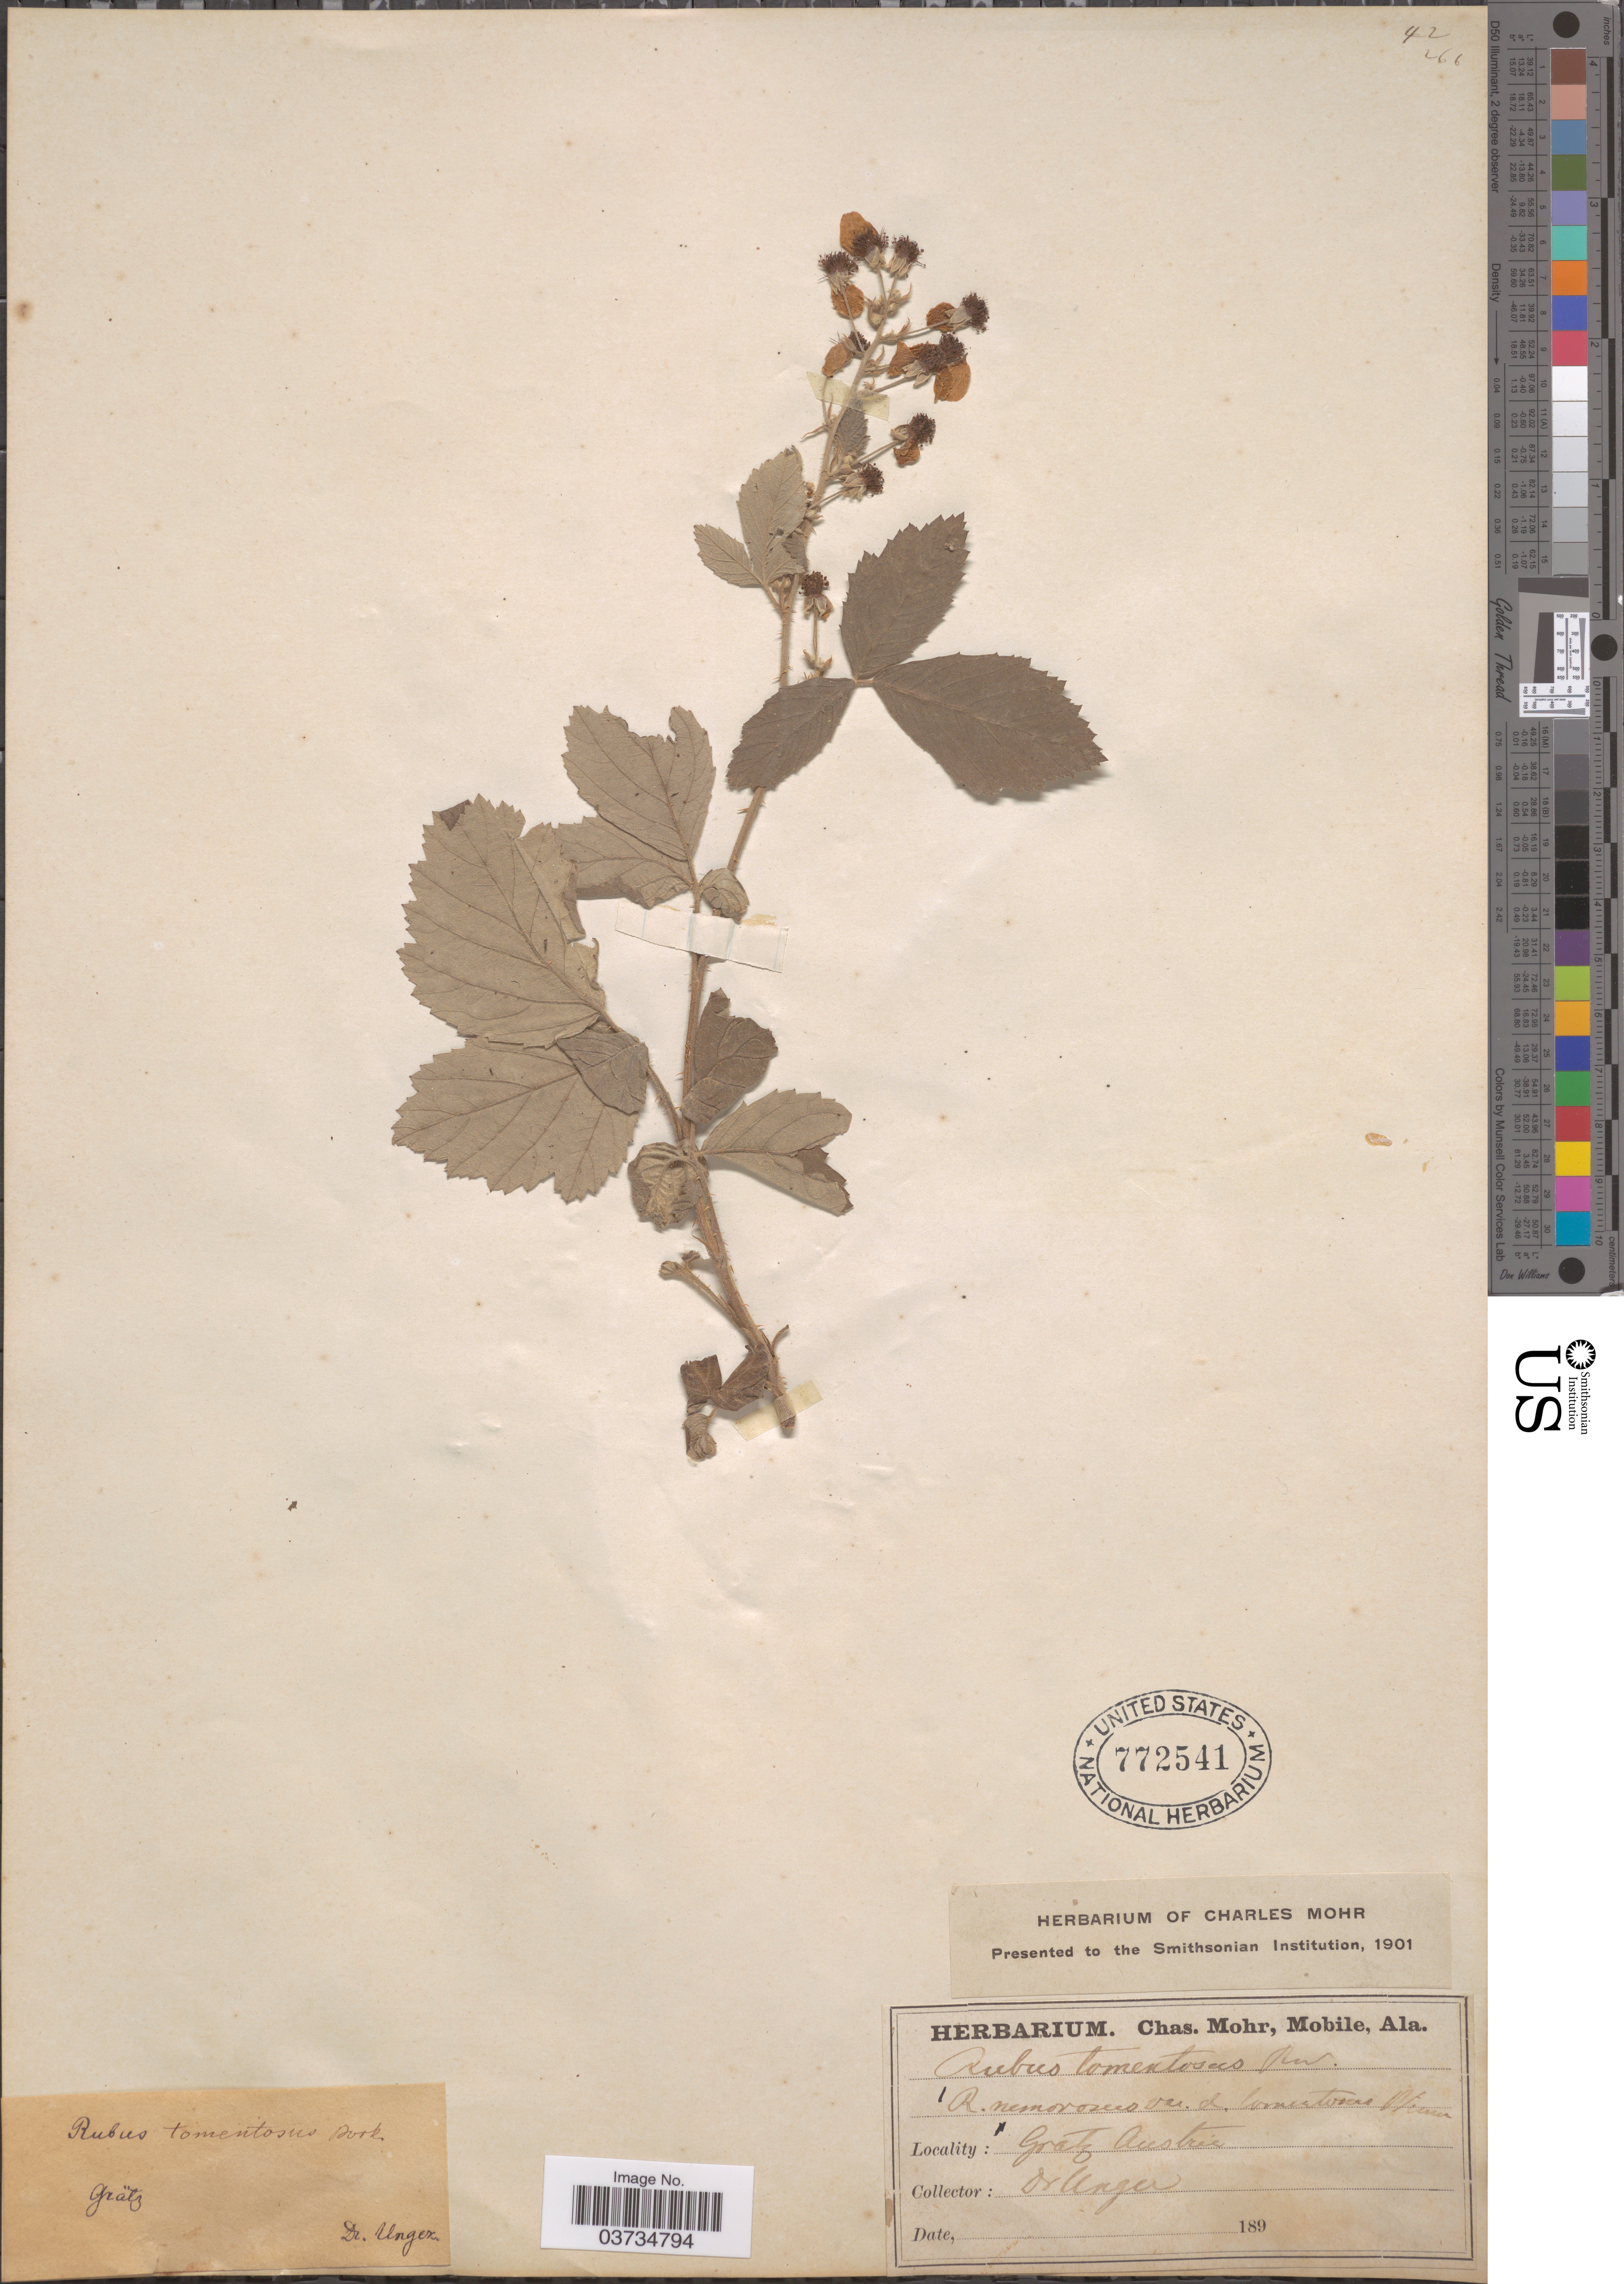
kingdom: Plantae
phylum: Tracheophyta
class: Magnoliopsida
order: Rosales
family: Rosaceae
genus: Rubus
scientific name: Rubus nemorosus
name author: Hayne & Willd.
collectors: Unger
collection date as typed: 189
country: Austria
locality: Grätz.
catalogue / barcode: US 772541